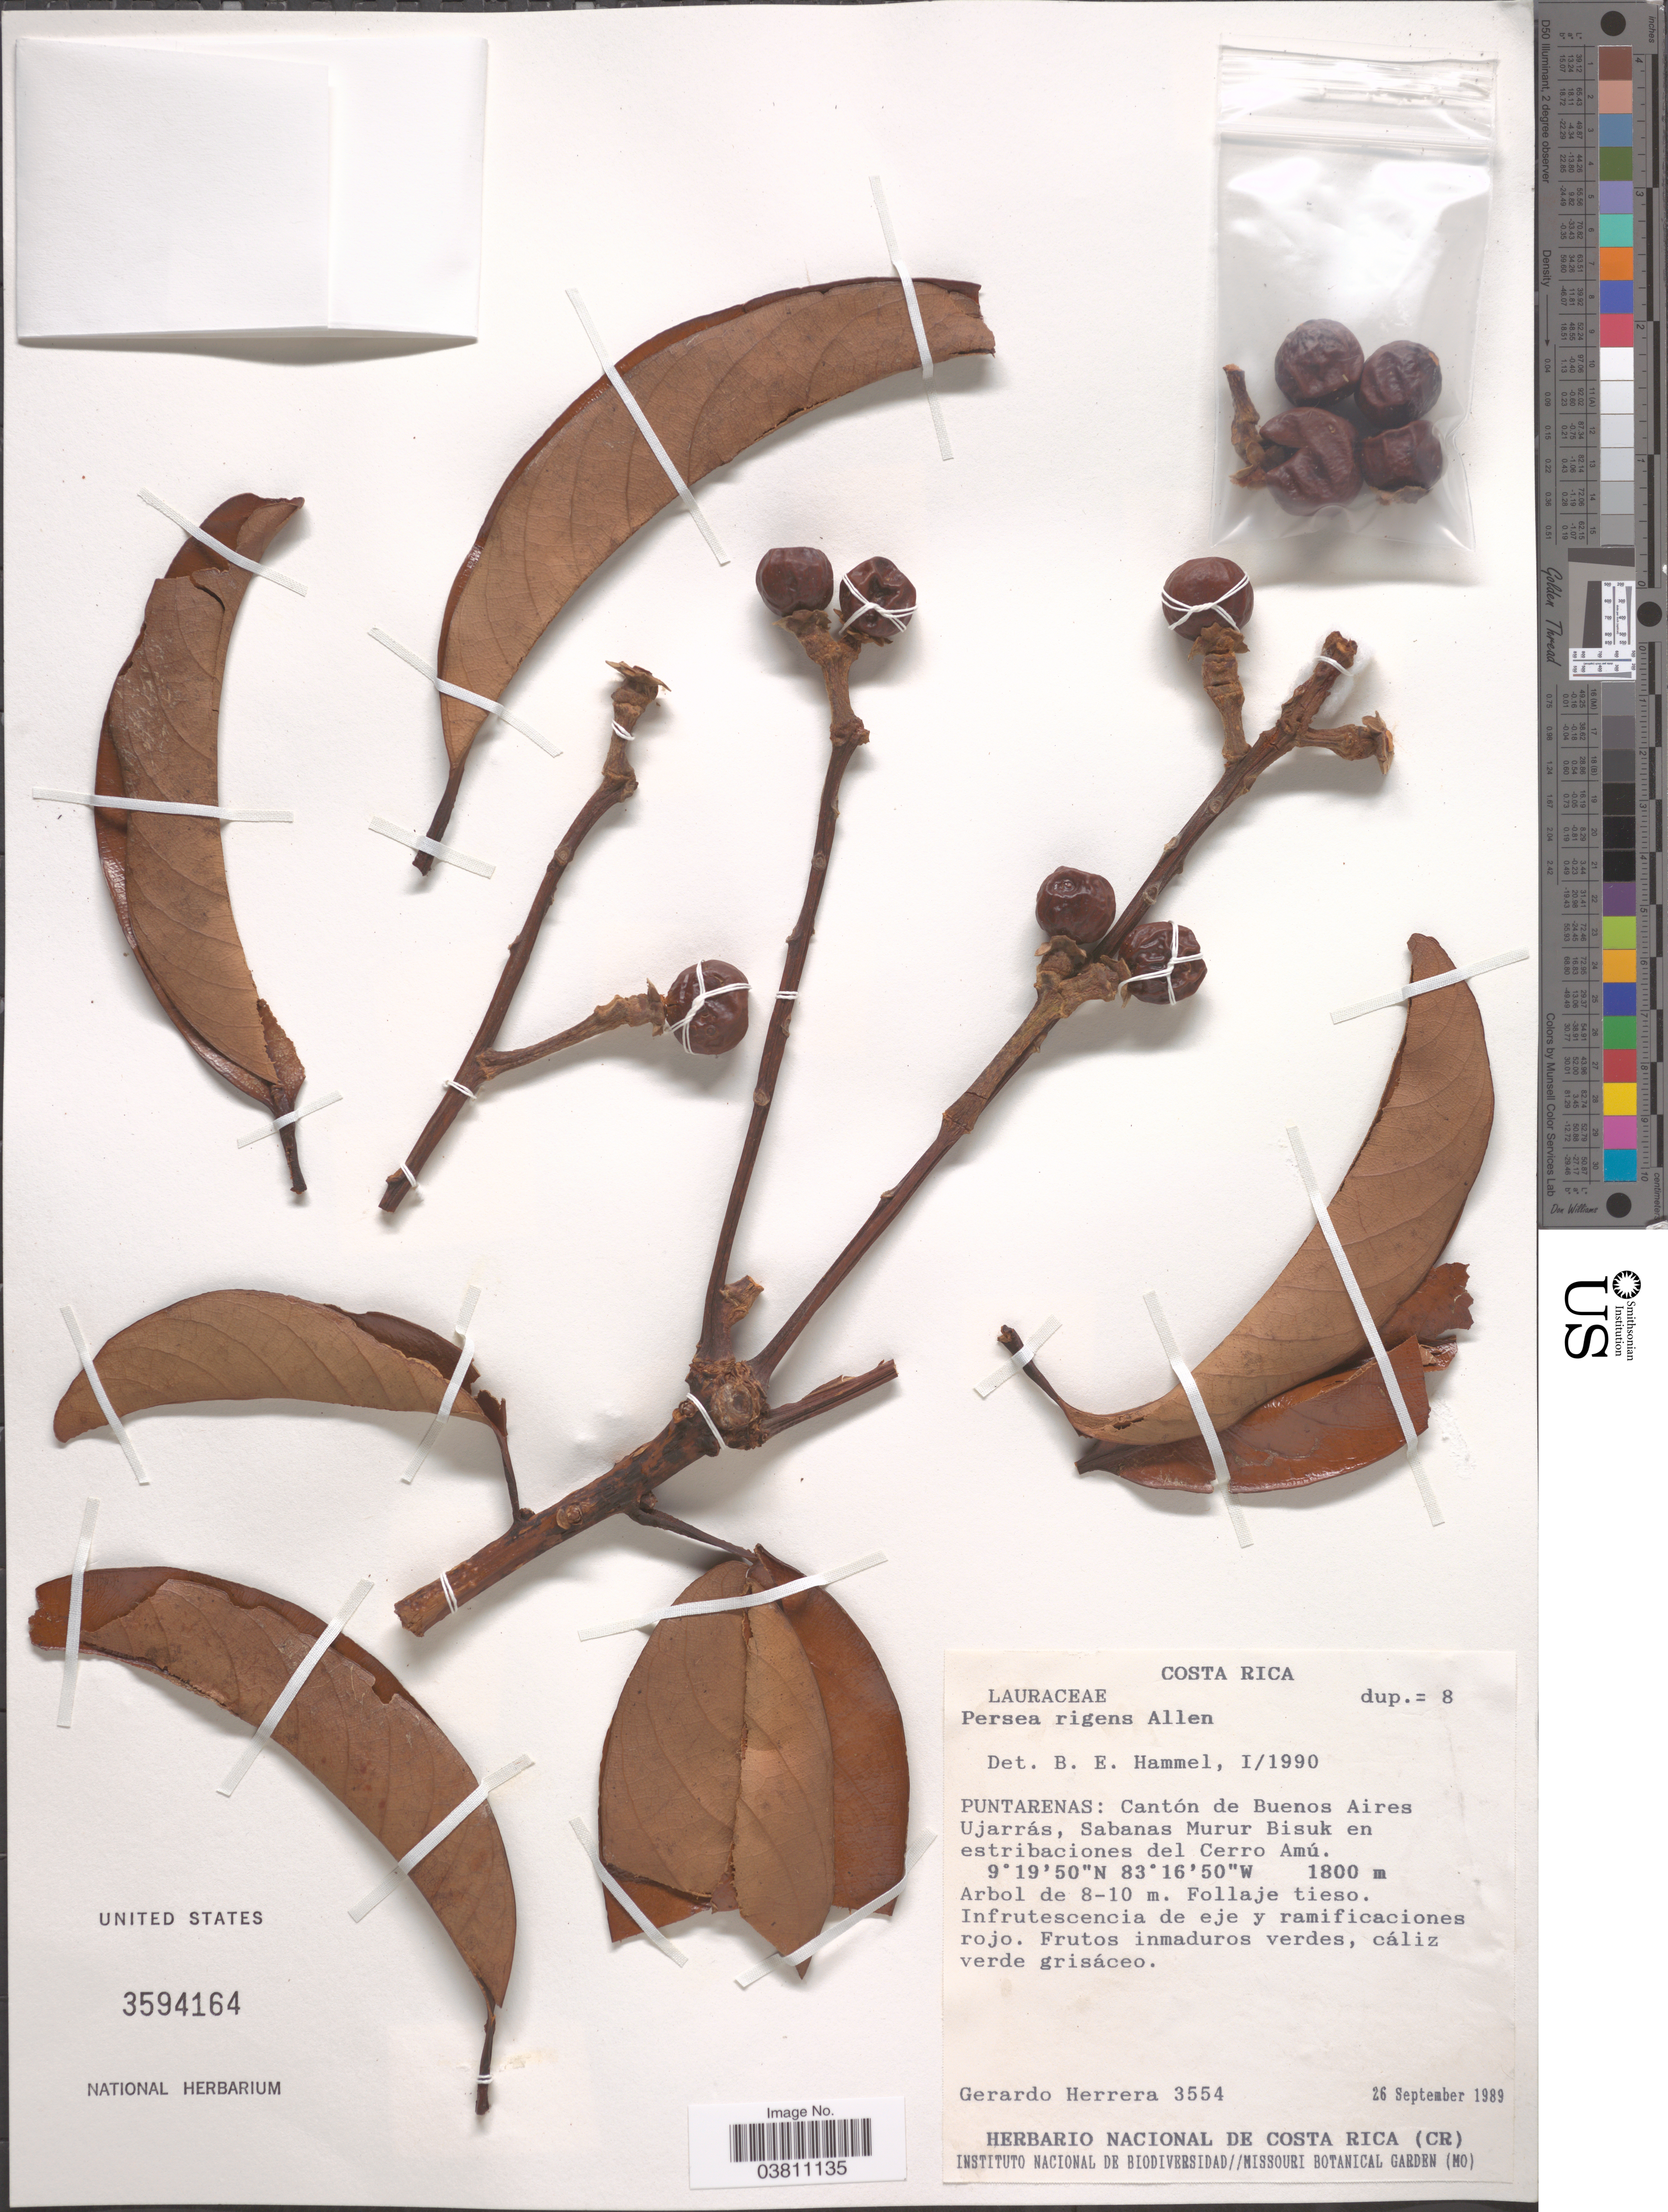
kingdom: Plantae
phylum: Tracheophyta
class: Magnoliopsida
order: Laurales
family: Lauraceae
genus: Persea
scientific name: Persea rigens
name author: C.K. Allen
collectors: G. Herrera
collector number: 3554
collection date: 1989-09-26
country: Costa Rica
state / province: Puntarenas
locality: Cantón de Buenos Aires Ujarrás, Sabanas Murur Bisuk en estribaciones del Cerro Amú.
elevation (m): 1800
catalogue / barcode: US 3594164